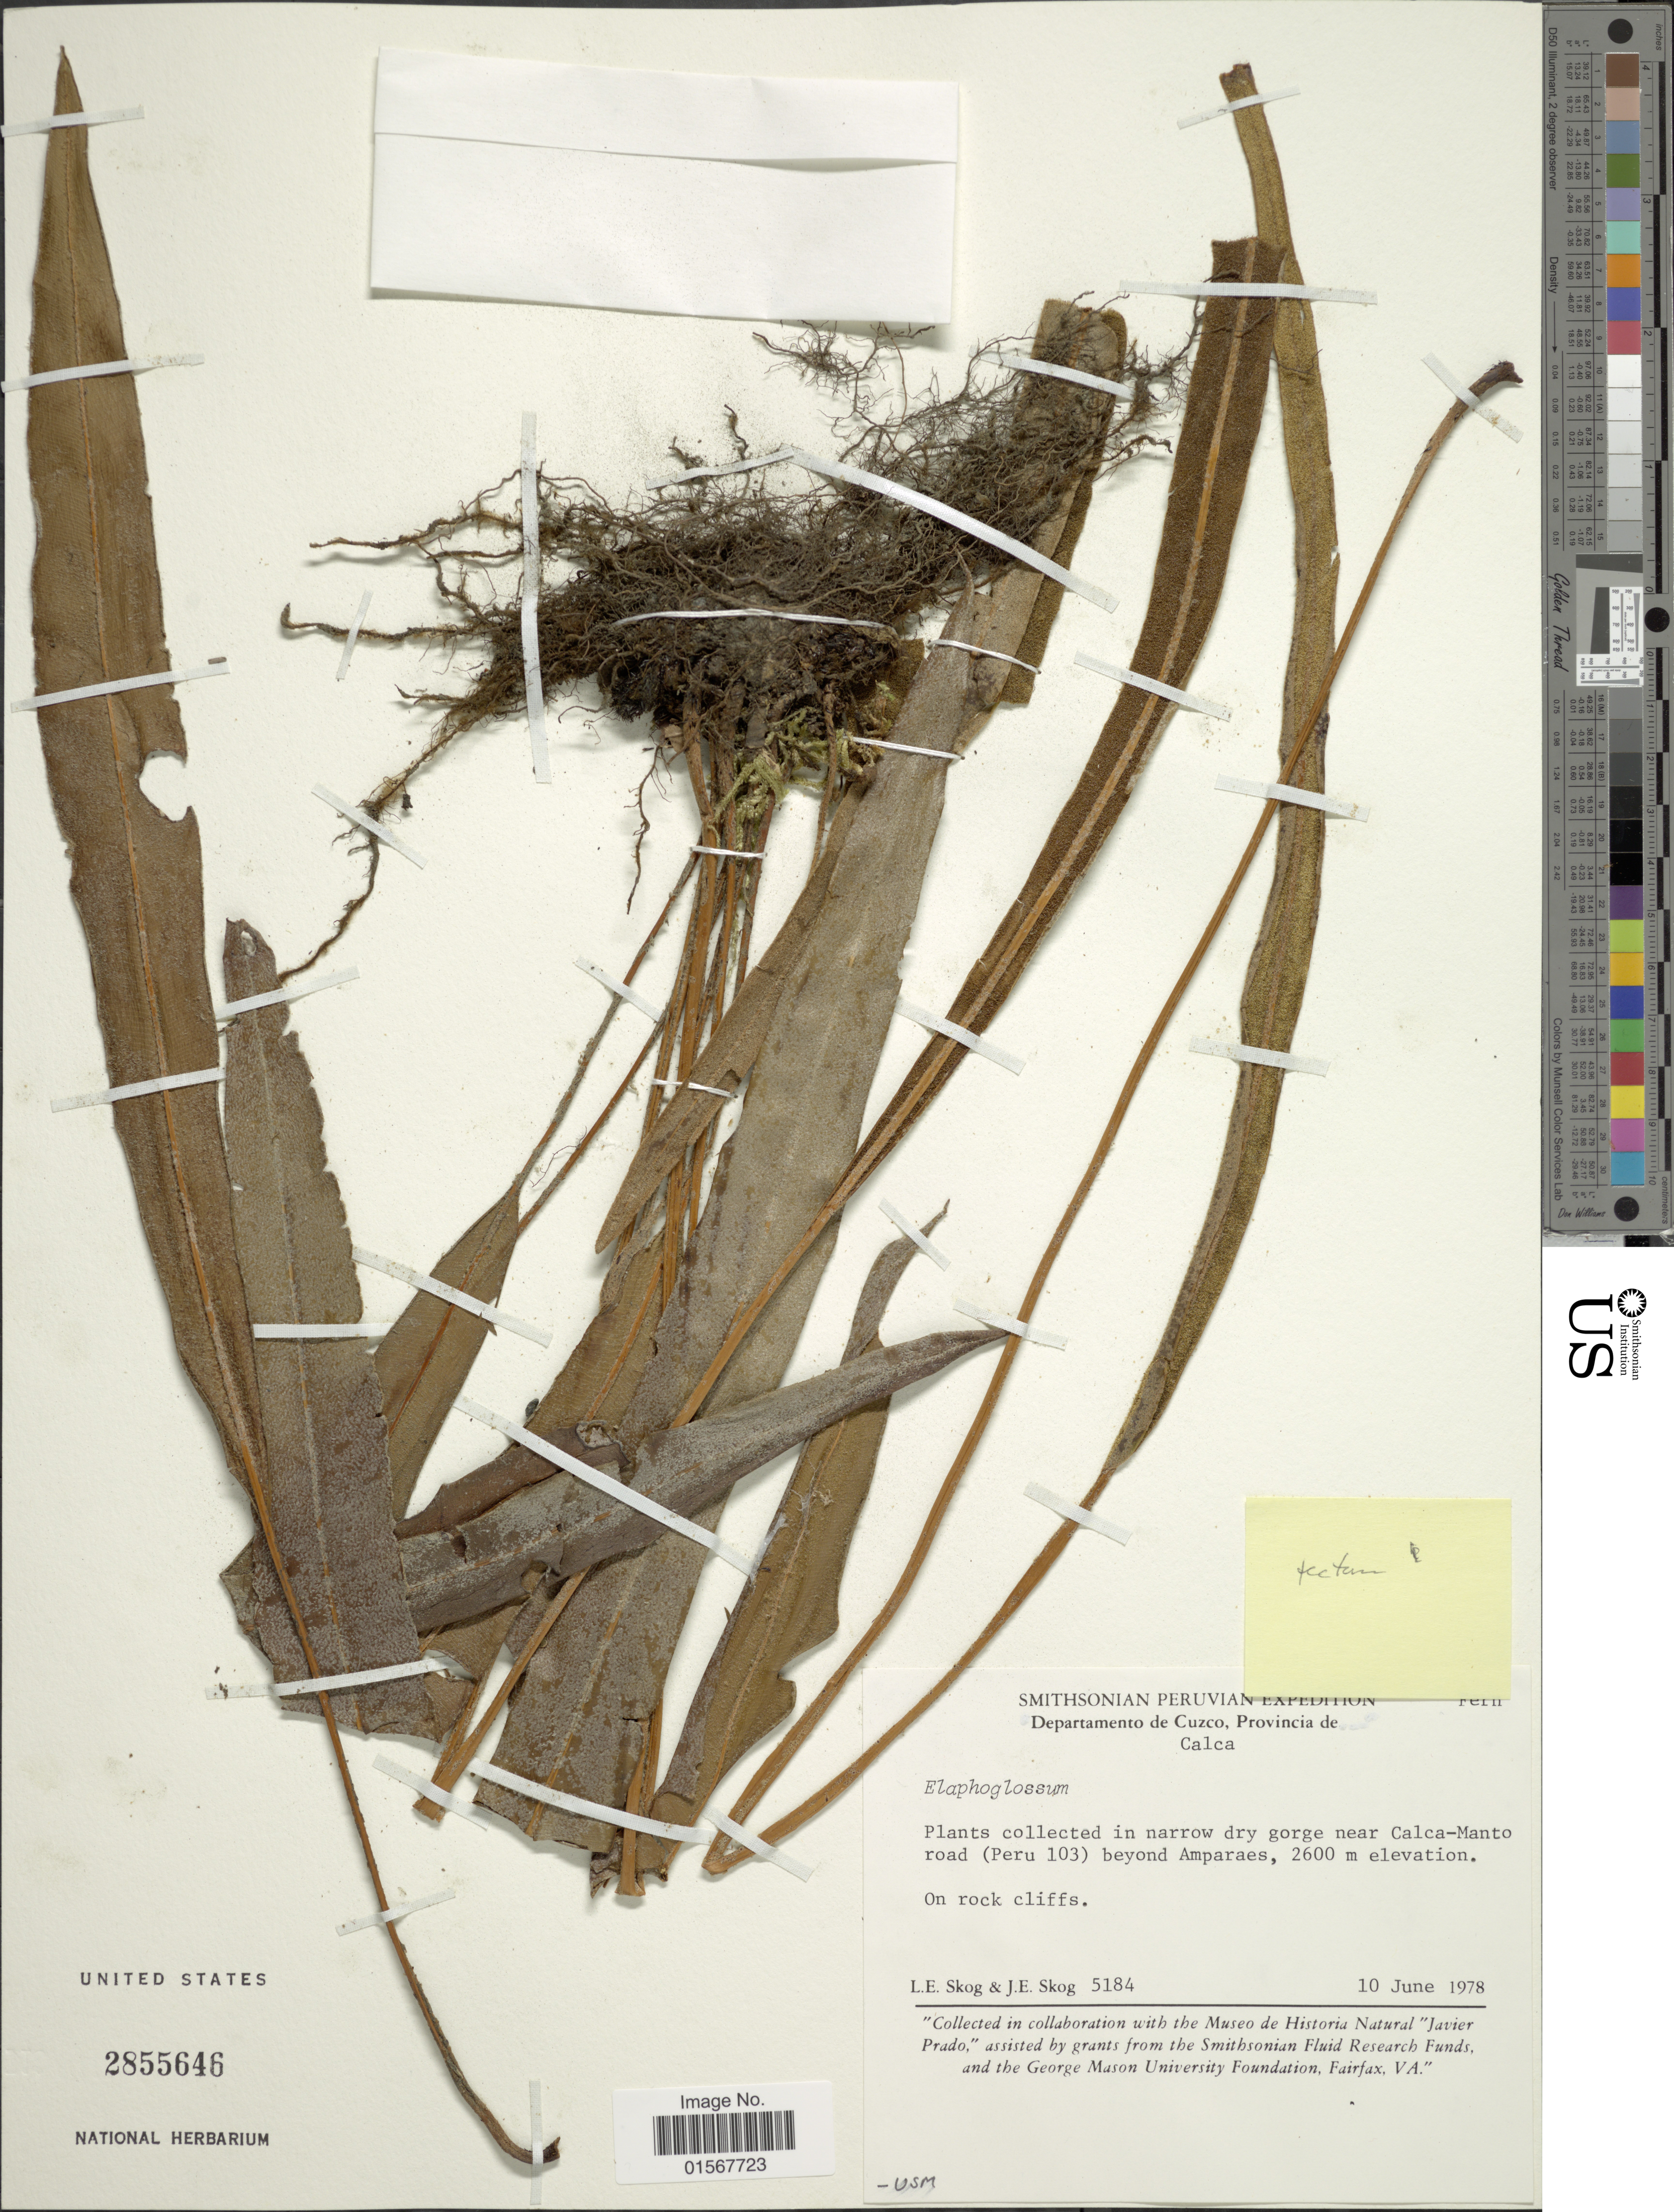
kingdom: Plantae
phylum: Tracheophyta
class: Polypodiopsida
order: Polypodiales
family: Dryopteridaceae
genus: Elaphoglossum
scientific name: Elaphoglossum tectum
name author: (Humb. & Bonpl.) Moore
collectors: L. E. Skog & J. E. Skog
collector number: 5184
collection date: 1978-06-10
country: Peru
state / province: Cusco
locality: Near Calca-Manto road (Peru 103) beyond Amparaes, Departamento de Cuzco, Provincia de Calca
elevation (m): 2600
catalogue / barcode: US 2855646